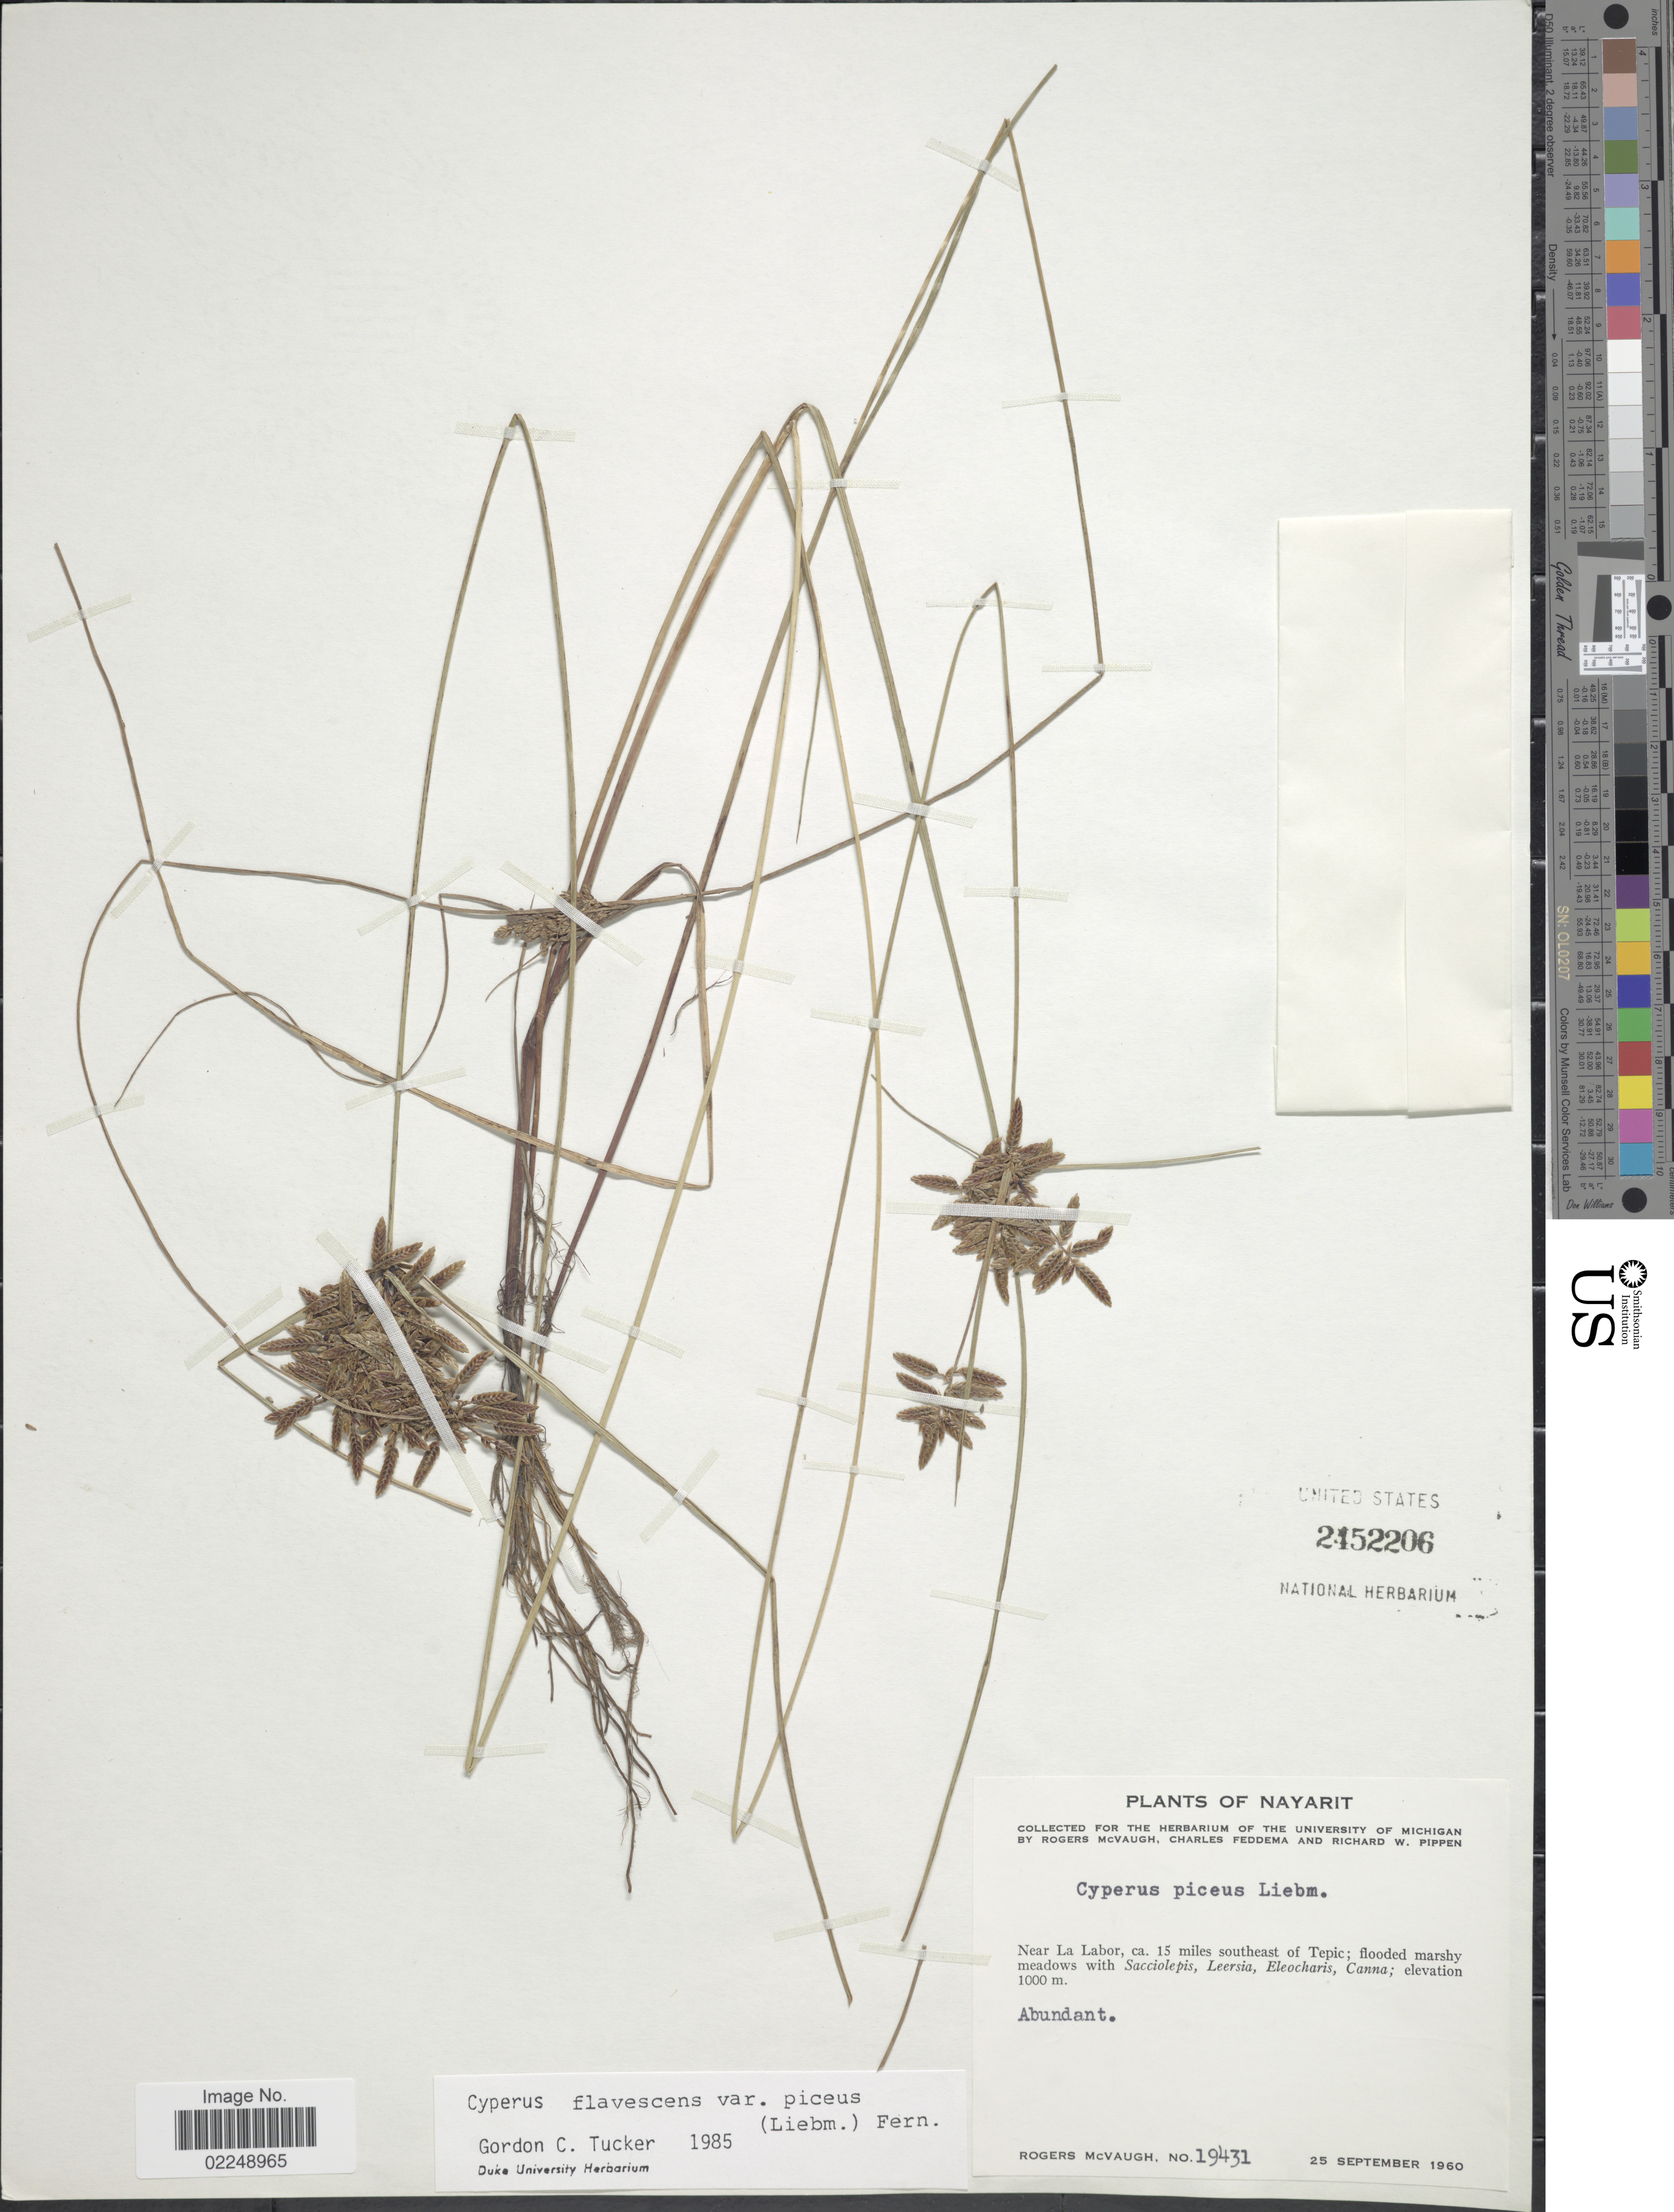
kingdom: Plantae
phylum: Tracheophyta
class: Liliopsida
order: Poales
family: Cyperaceae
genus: Cyperus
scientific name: Cyperus flavescens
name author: L.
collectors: R. McVaugh, C. Feddema & R. W. Pippen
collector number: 19431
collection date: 1960-09-25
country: Mexico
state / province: Nayarit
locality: Near La Labor, ca. 15 miles southeast of Tepic.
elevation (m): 1000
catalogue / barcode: US 2452206